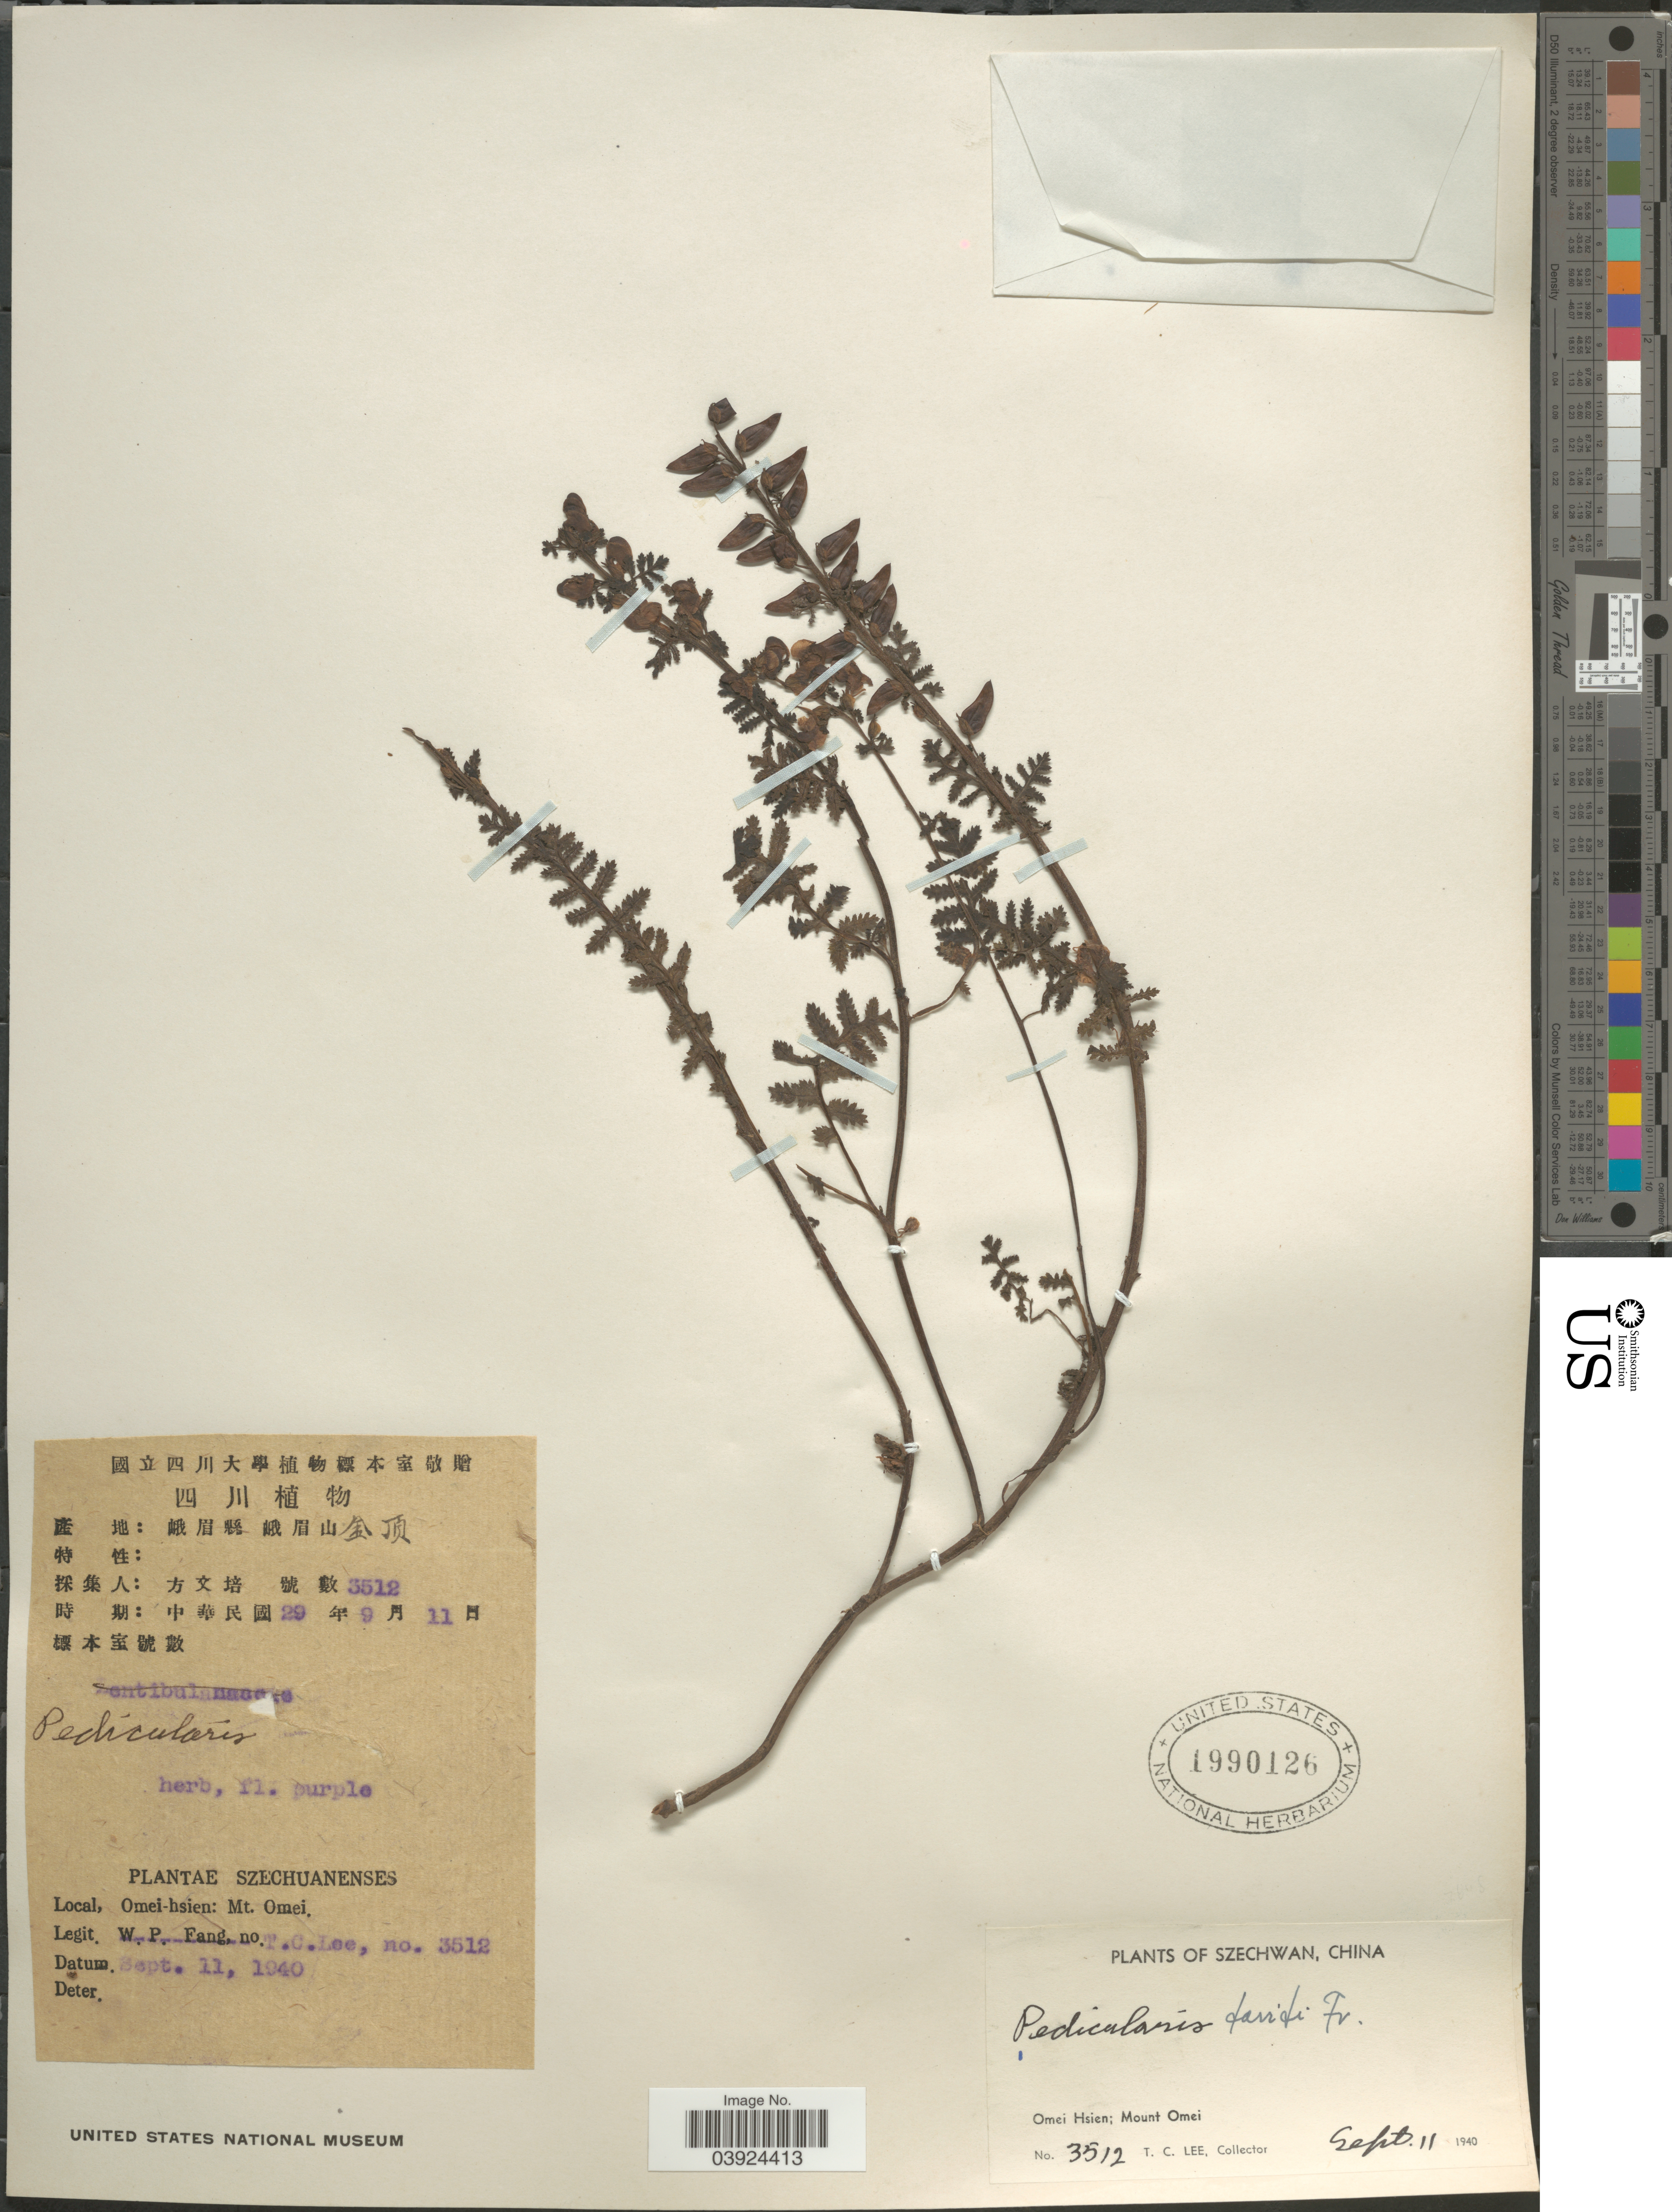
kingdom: Plantae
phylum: Tracheophyta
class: Magnoliopsida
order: Lamiales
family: Orobanchaceae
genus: Pedicularis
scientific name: Pedicularis davidii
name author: Franch.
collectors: T. Lee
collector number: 3512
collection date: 1940-09-11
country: China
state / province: Sichuan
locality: Omei-hsien. Szechwan. Mount Omei.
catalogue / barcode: US 1990126